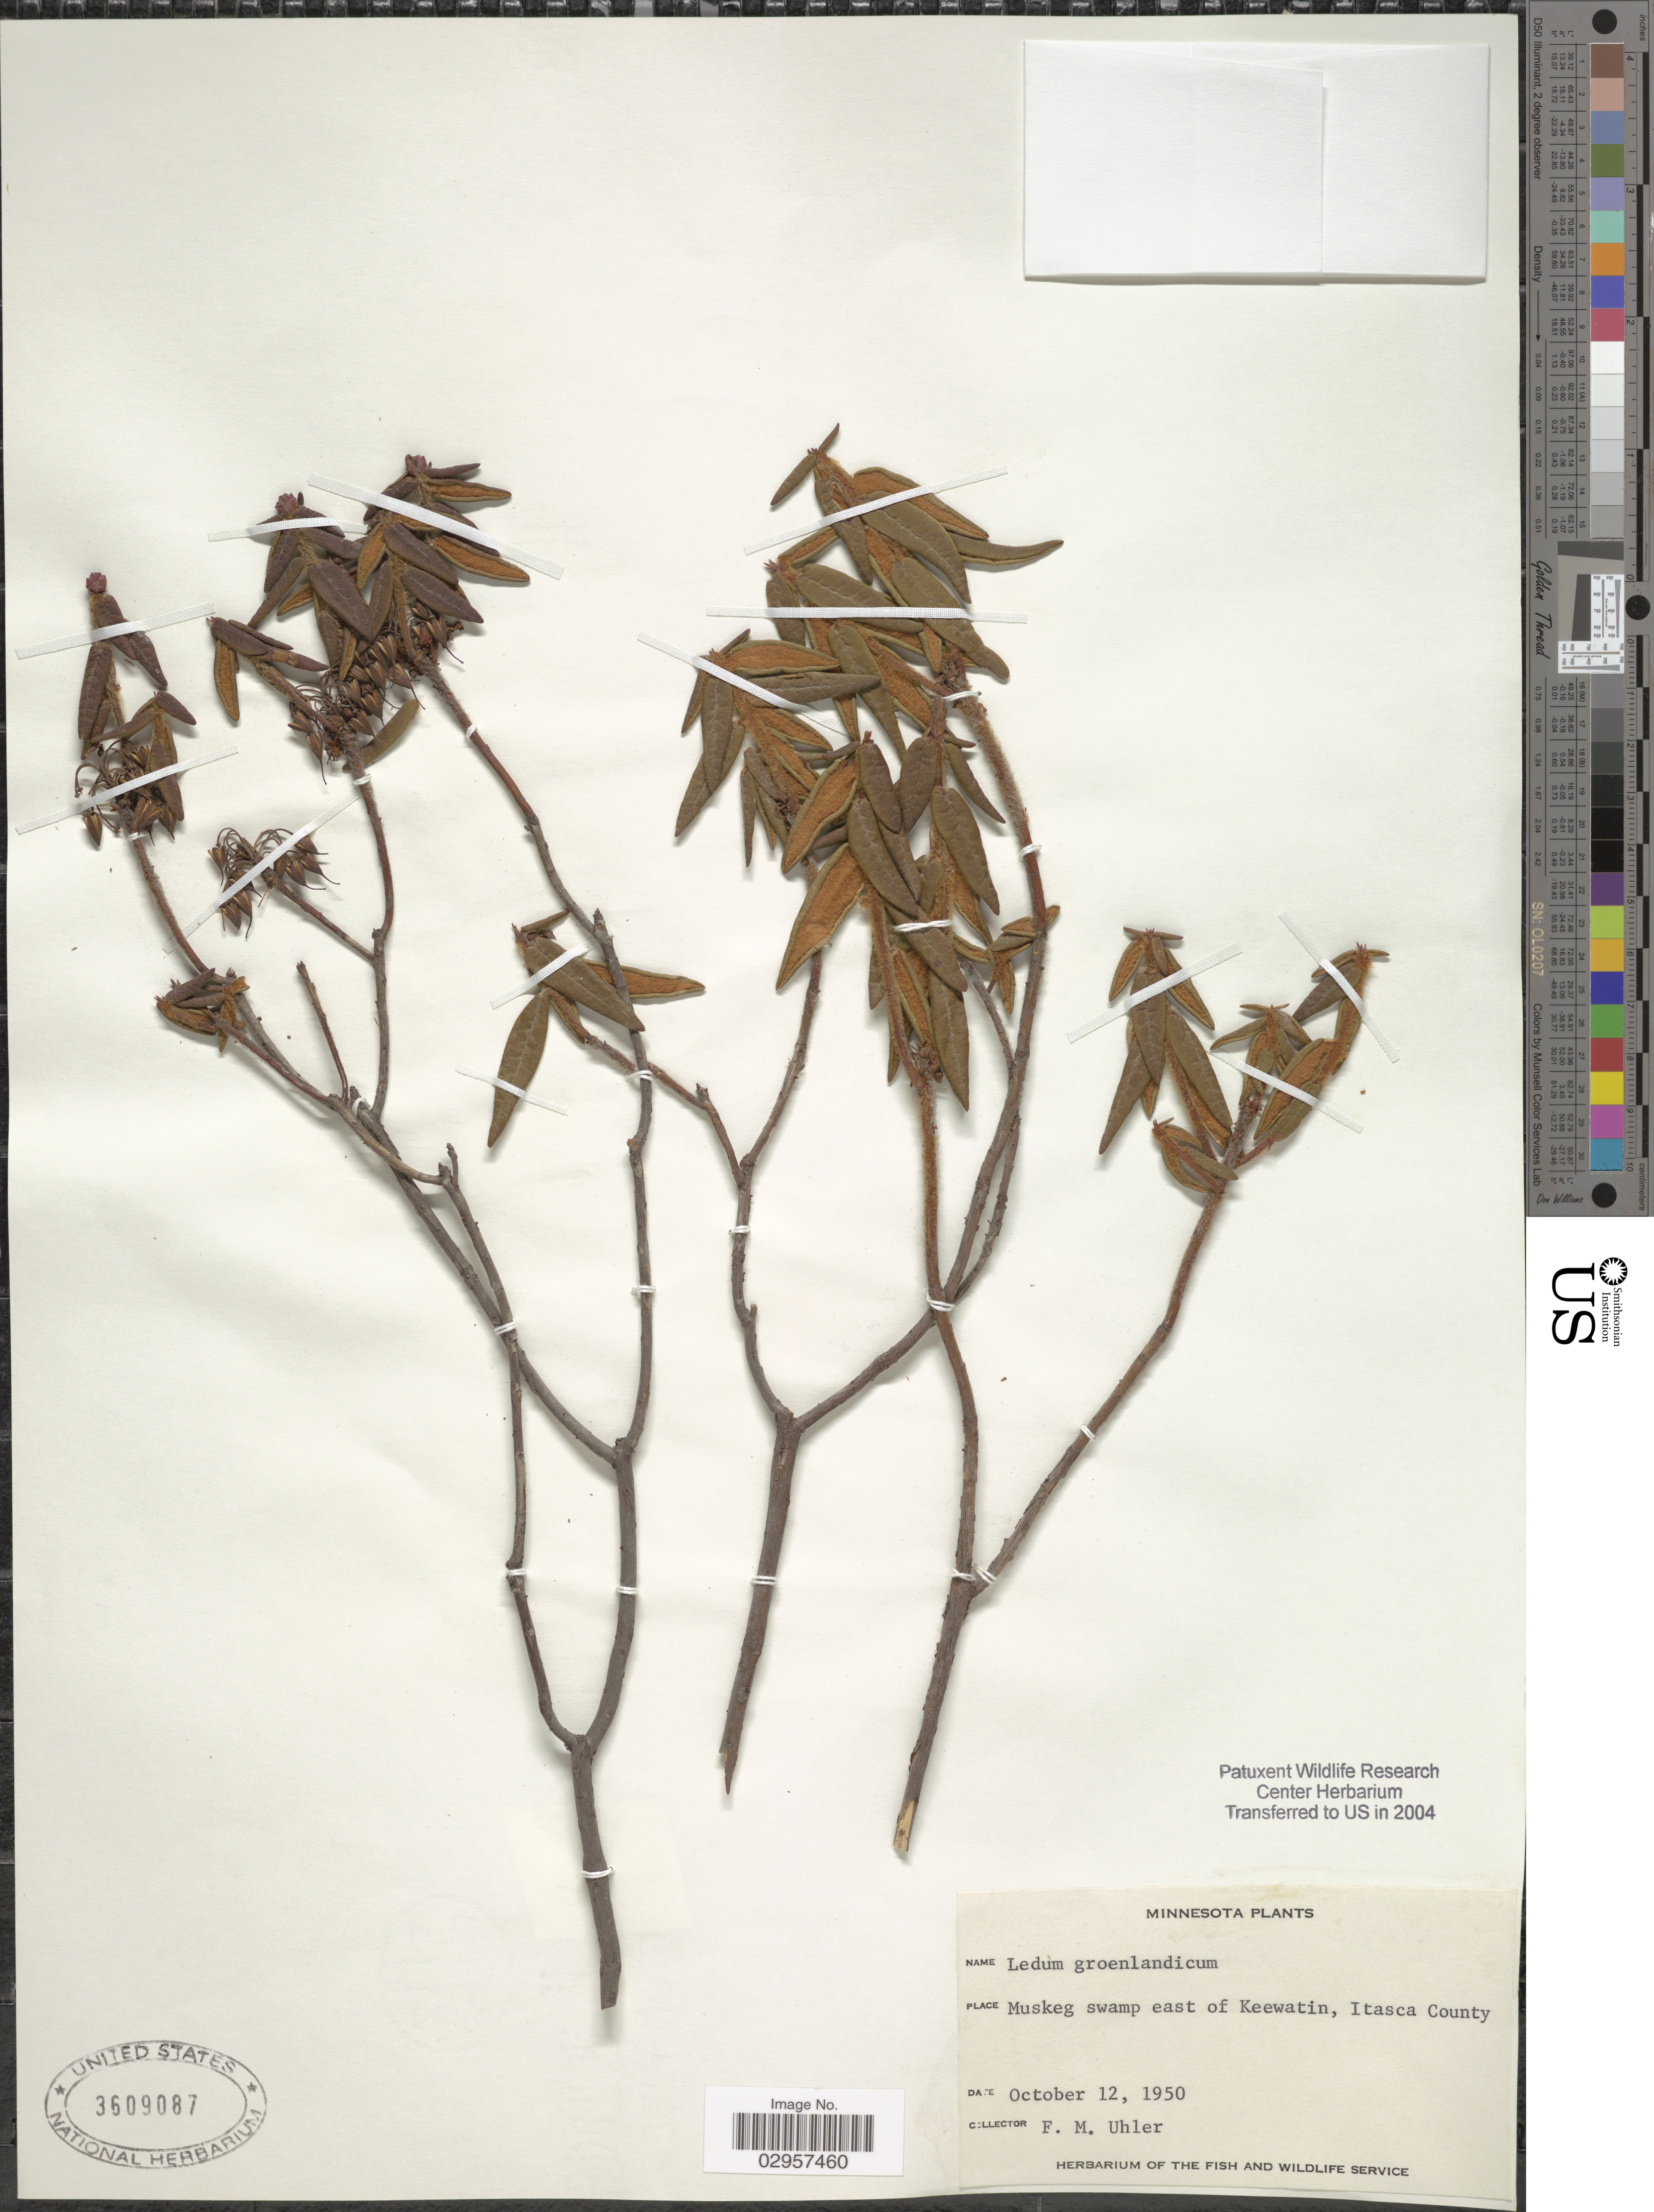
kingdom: Plantae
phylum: Tracheophyta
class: Magnoliopsida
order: Ericales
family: Ericaceae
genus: Ledum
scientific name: Ledum groenlandicum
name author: Oeder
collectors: F. M. Uhler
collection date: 1950-10-12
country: United States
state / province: Minnesota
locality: Muskeg swamp east of Keewatin, Itasca County.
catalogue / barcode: US 3609087